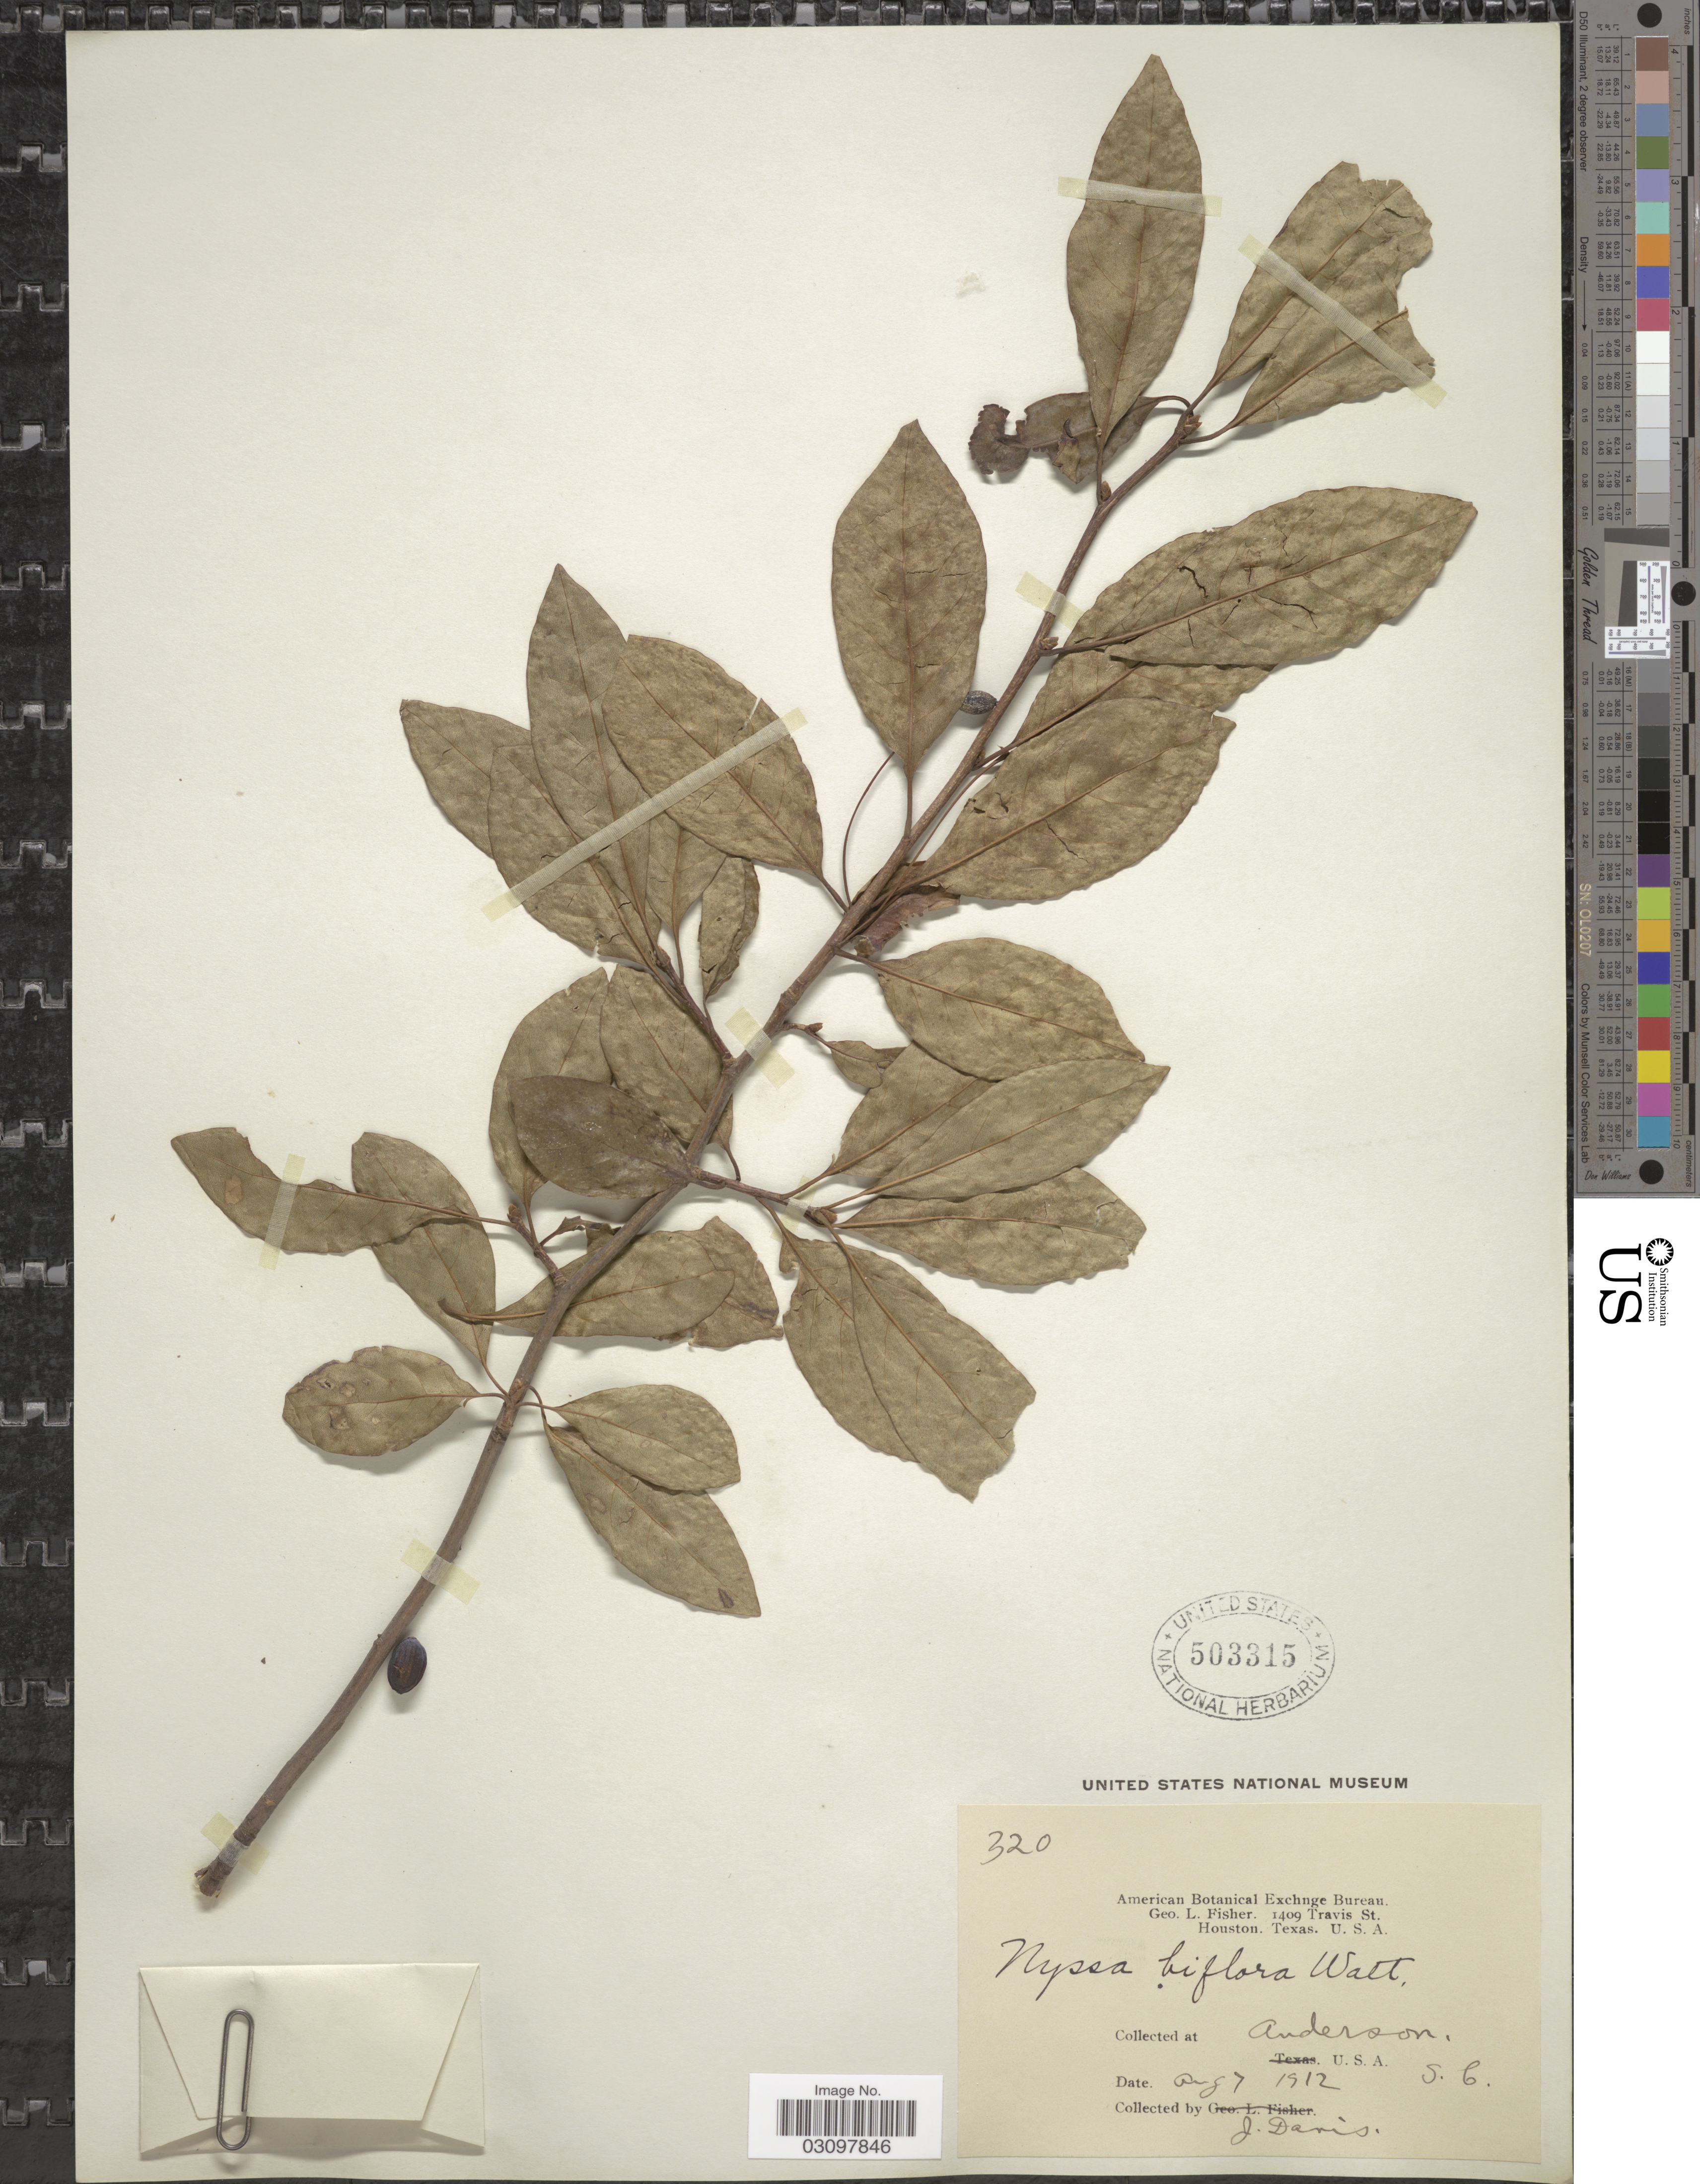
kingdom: Plantae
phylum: Tracheophyta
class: Magnoliopsida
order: Cornales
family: Nyssaceae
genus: Nyssa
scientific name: Nyssa biflora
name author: Walter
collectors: J. Davis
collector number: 320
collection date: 1912-08-07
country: United States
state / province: South Carolina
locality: Anderson. S.C.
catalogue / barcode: US 503315